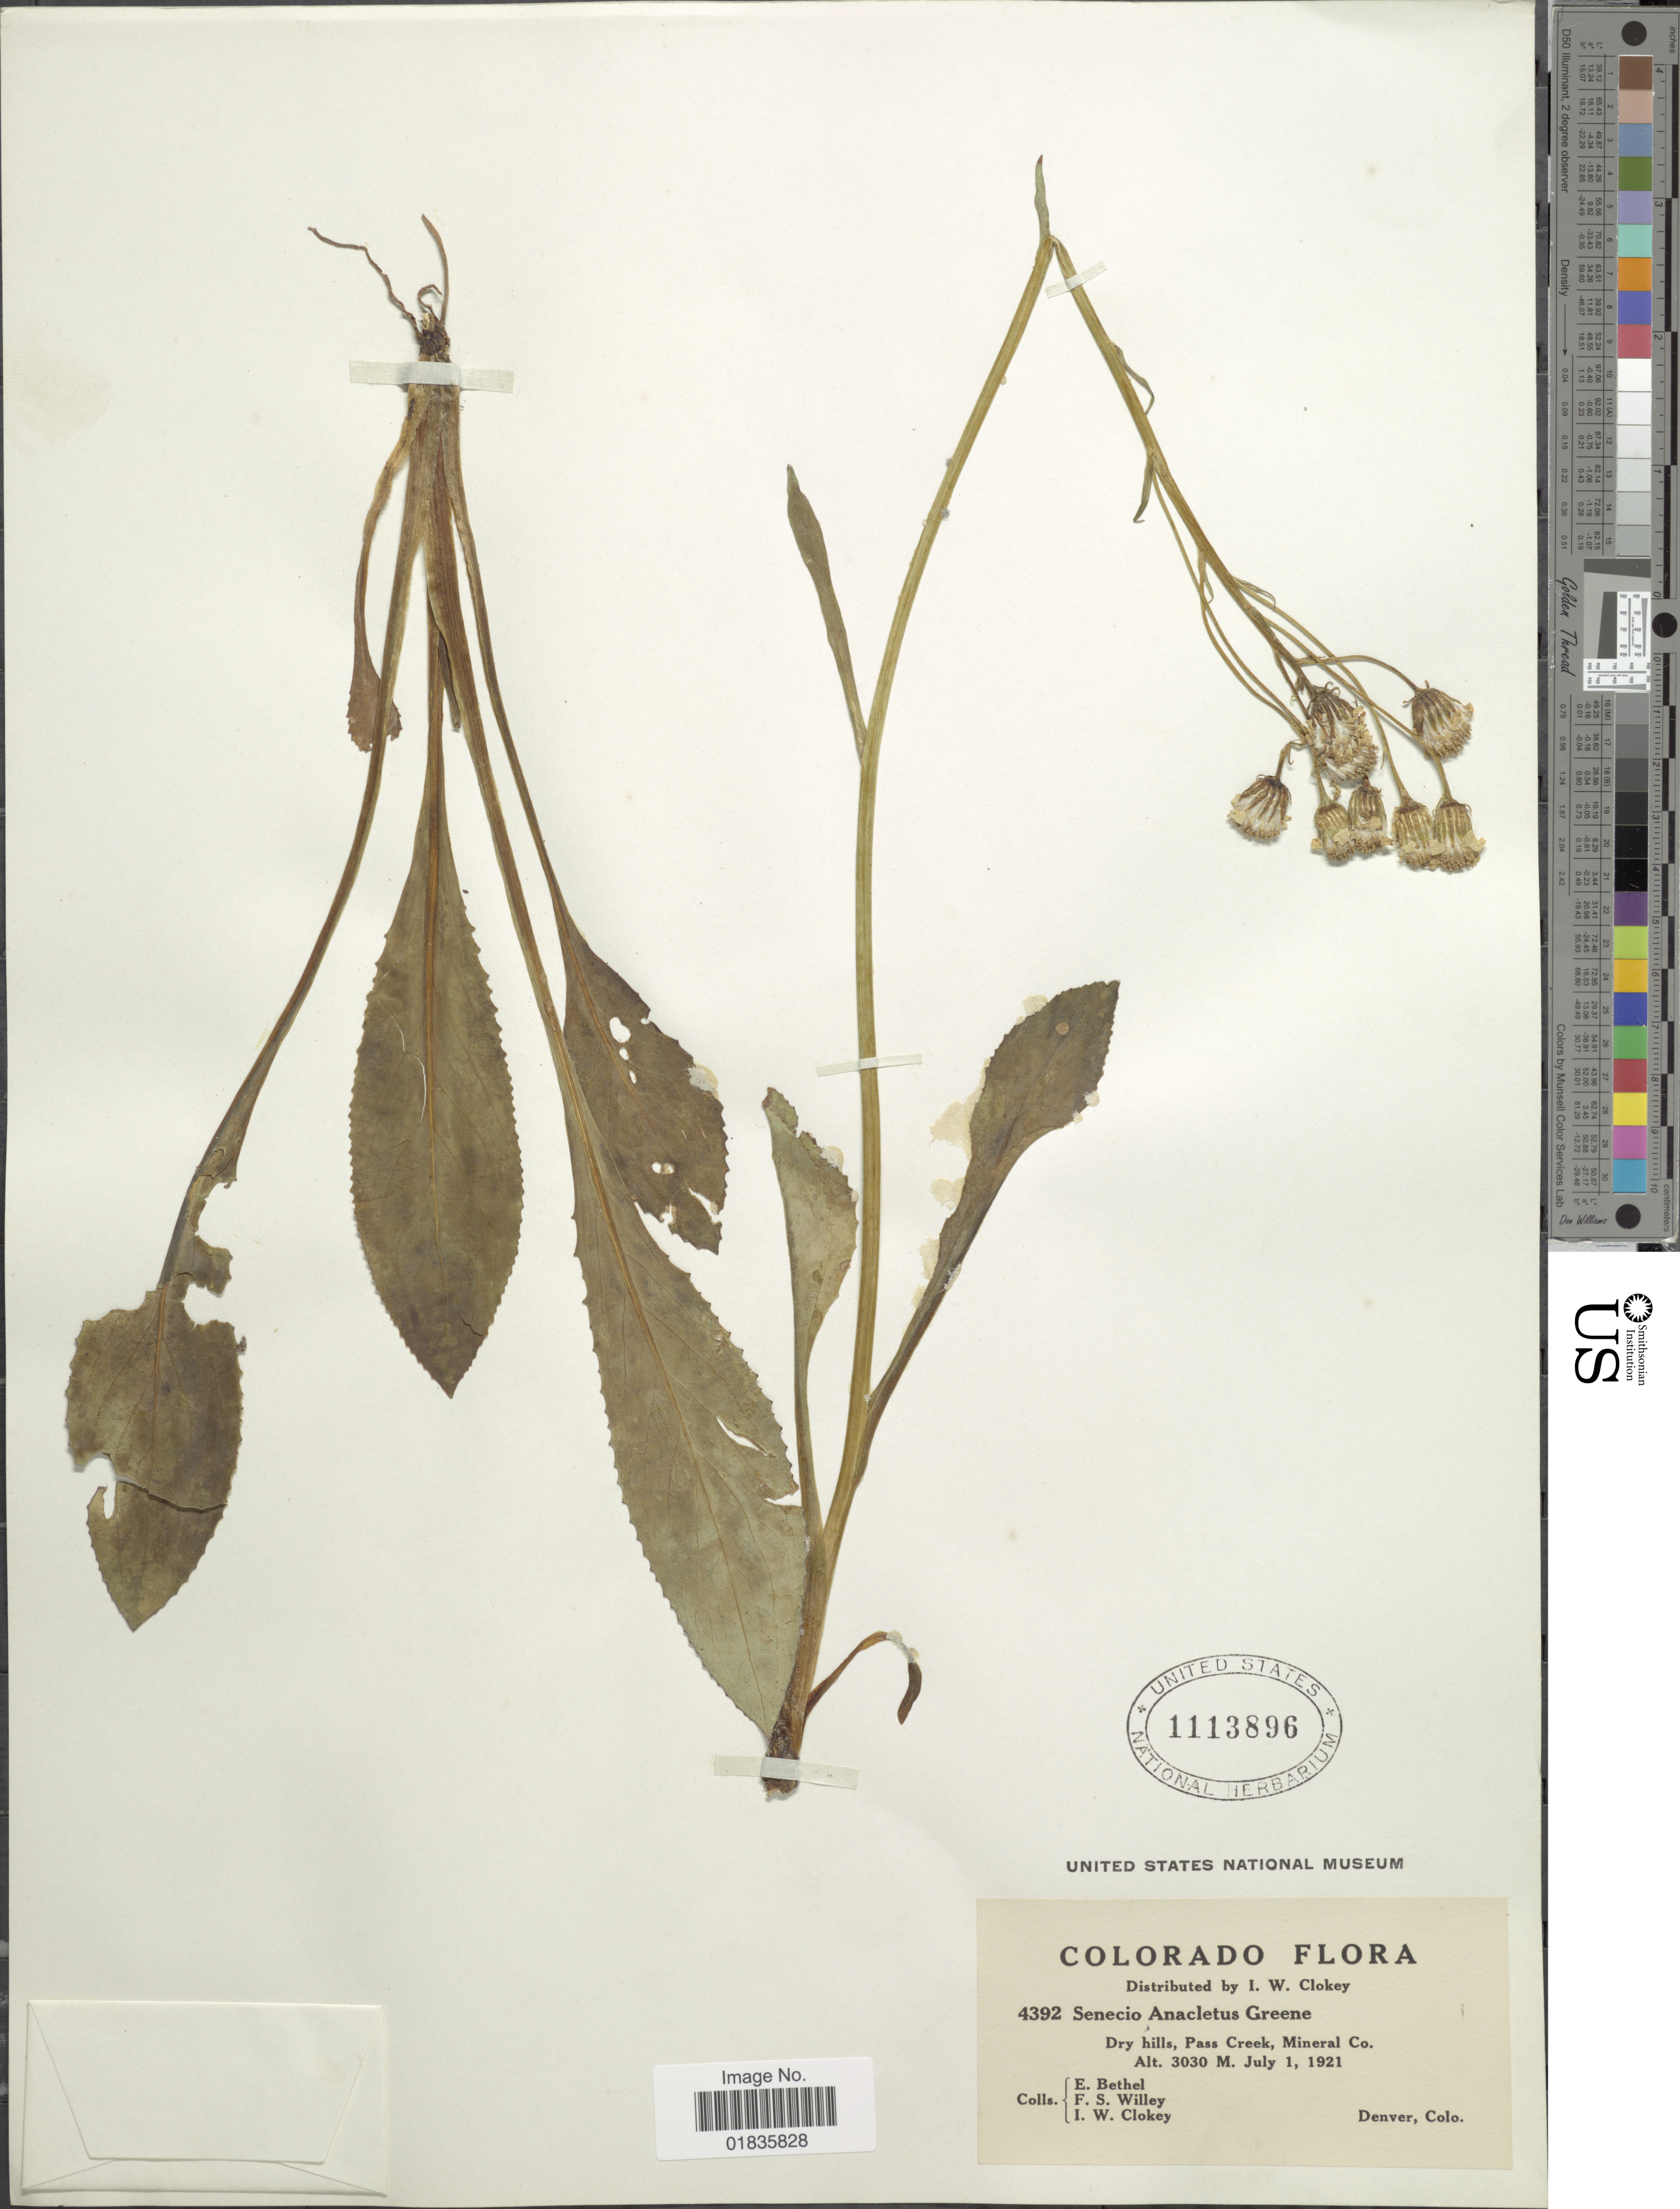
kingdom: Plantae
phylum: Tracheophyta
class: Magnoliopsida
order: Asterales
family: Asteraceae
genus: Senecio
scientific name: Senecio wootonii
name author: Greene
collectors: E. Bethel, F. Willey & I. W. Clokey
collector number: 4392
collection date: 1921-07-01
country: United States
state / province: Colorado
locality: Dry hills, Pass Creek, Mineral Co., Denver.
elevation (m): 3030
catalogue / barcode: US 1113896